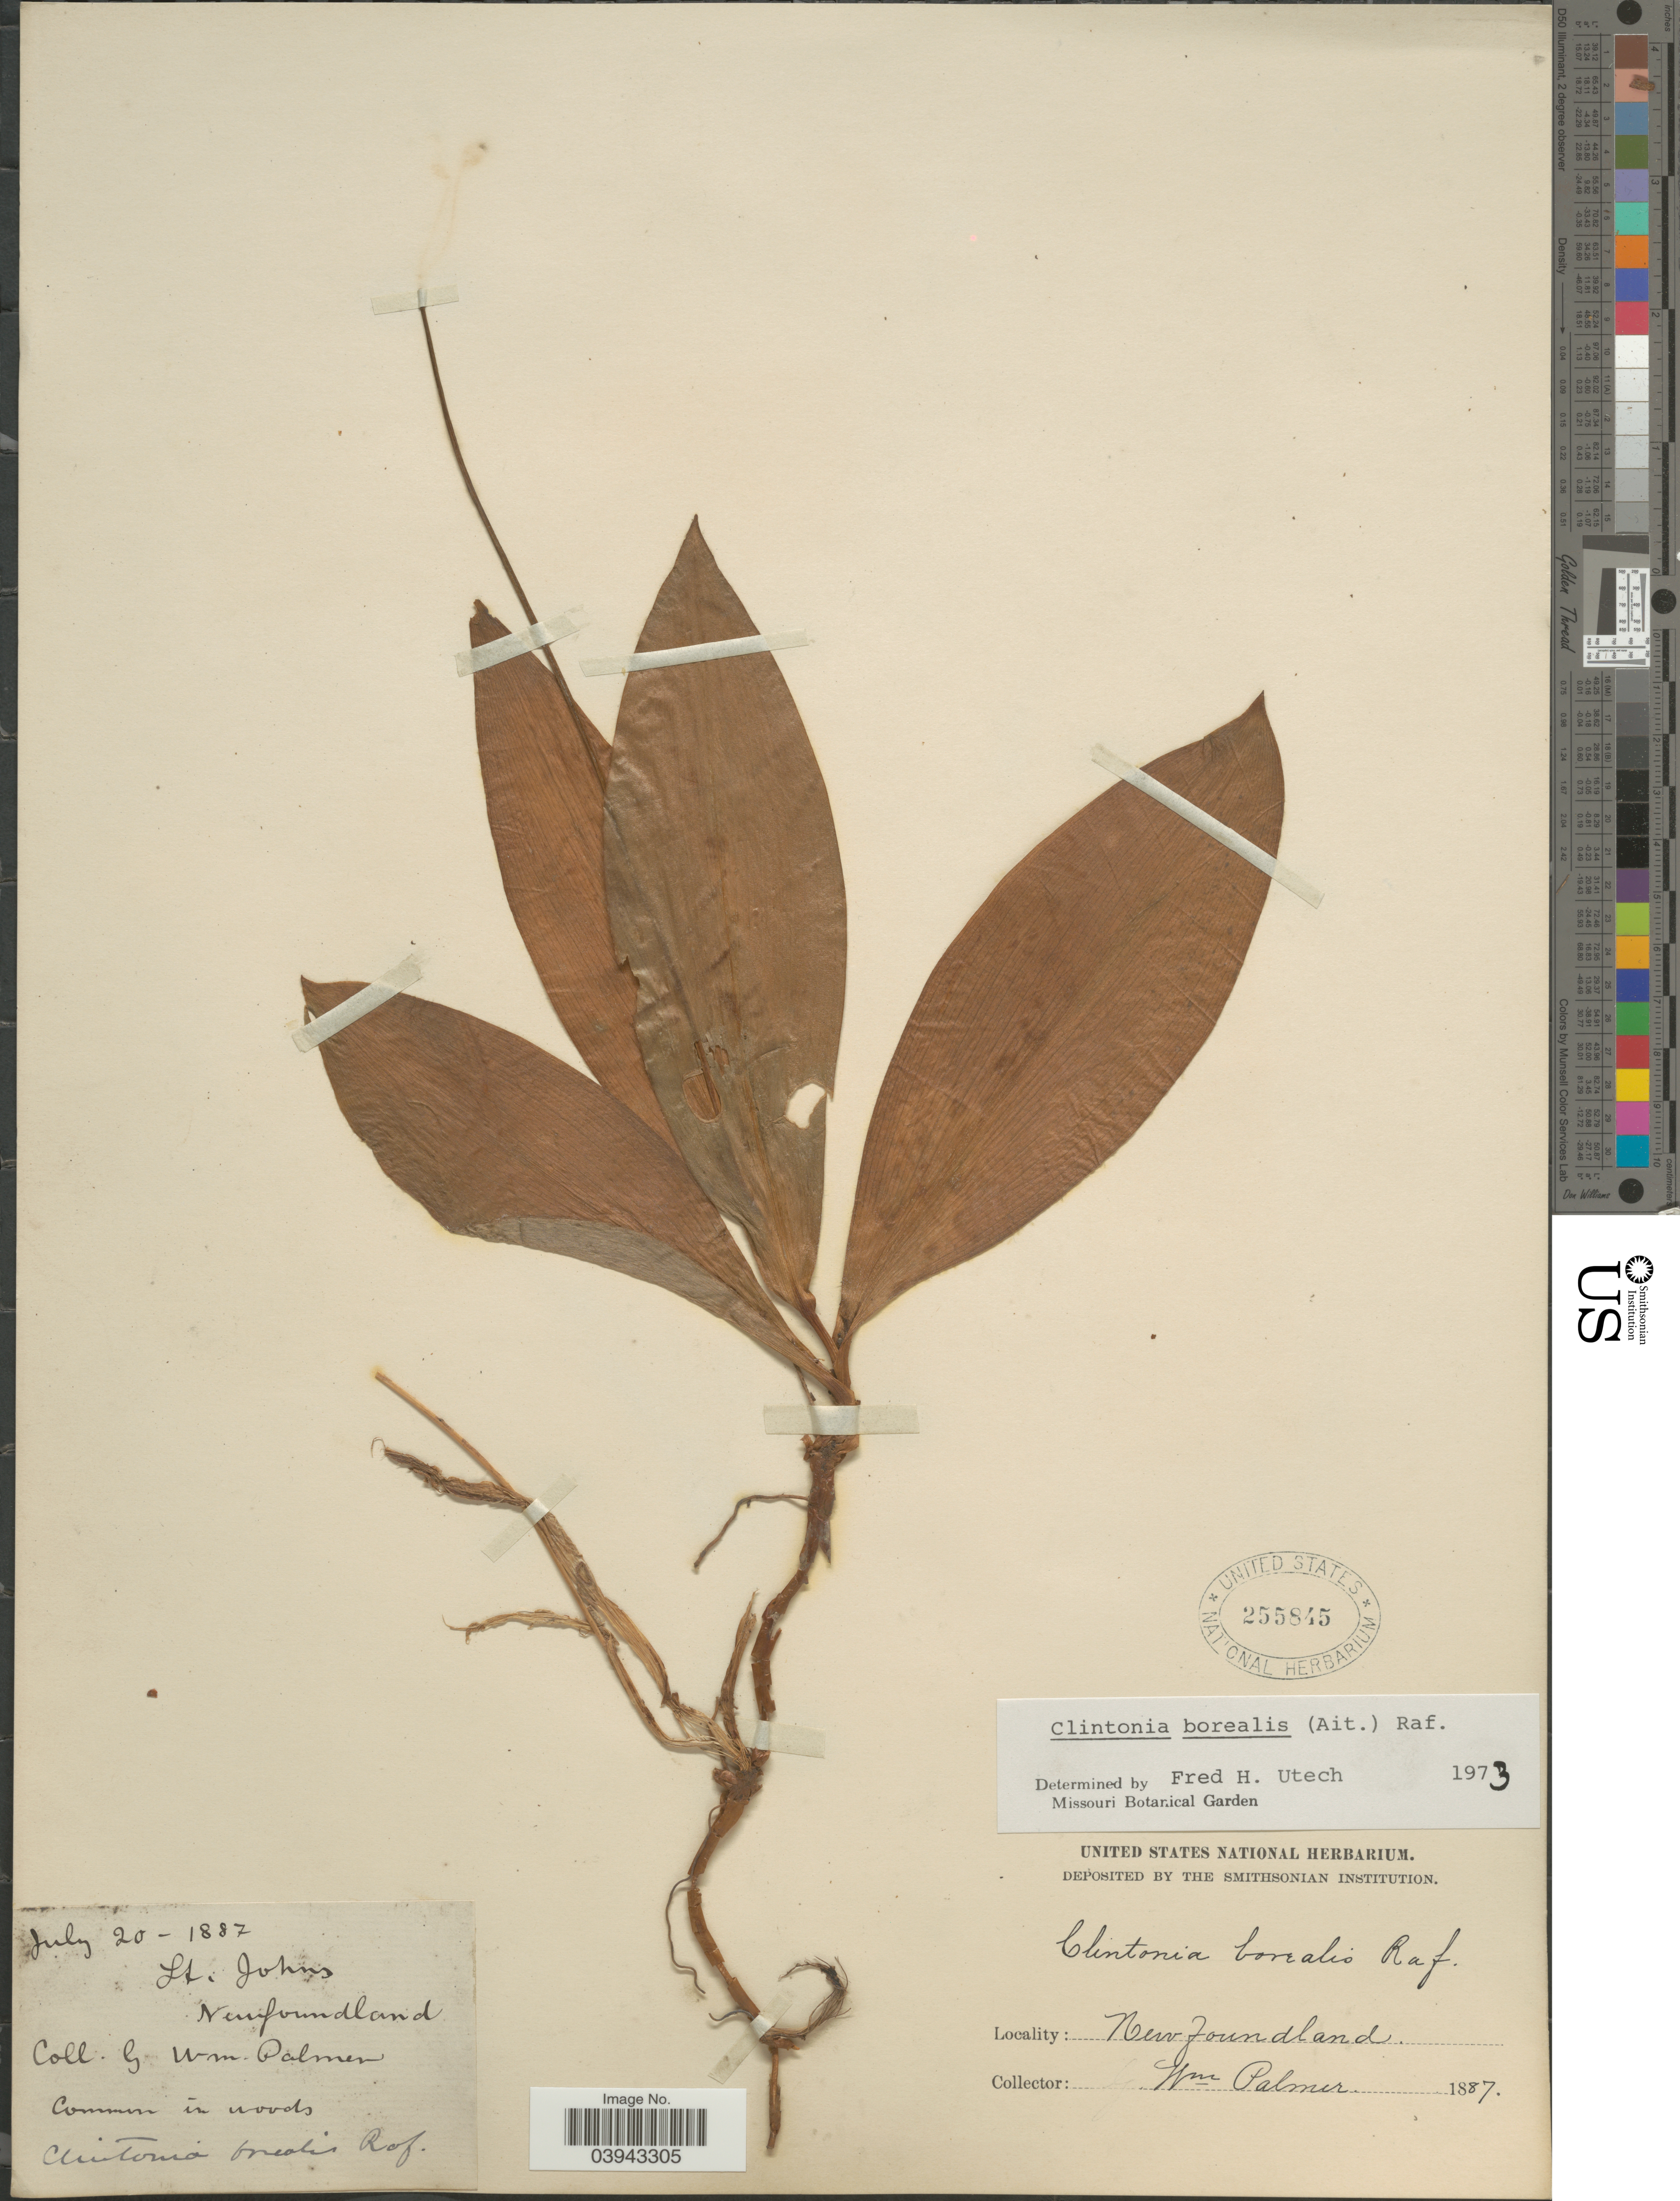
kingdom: Plantae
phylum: Tracheophyta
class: Liliopsida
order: Liliales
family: Liliaceae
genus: Clintonia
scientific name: Clintonia borealis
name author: (Aiton) Raf.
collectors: W. Palmer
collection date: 1887-07-20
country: Canada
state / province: Newfoundland and Labrador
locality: St. Johns.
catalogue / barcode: US 255845